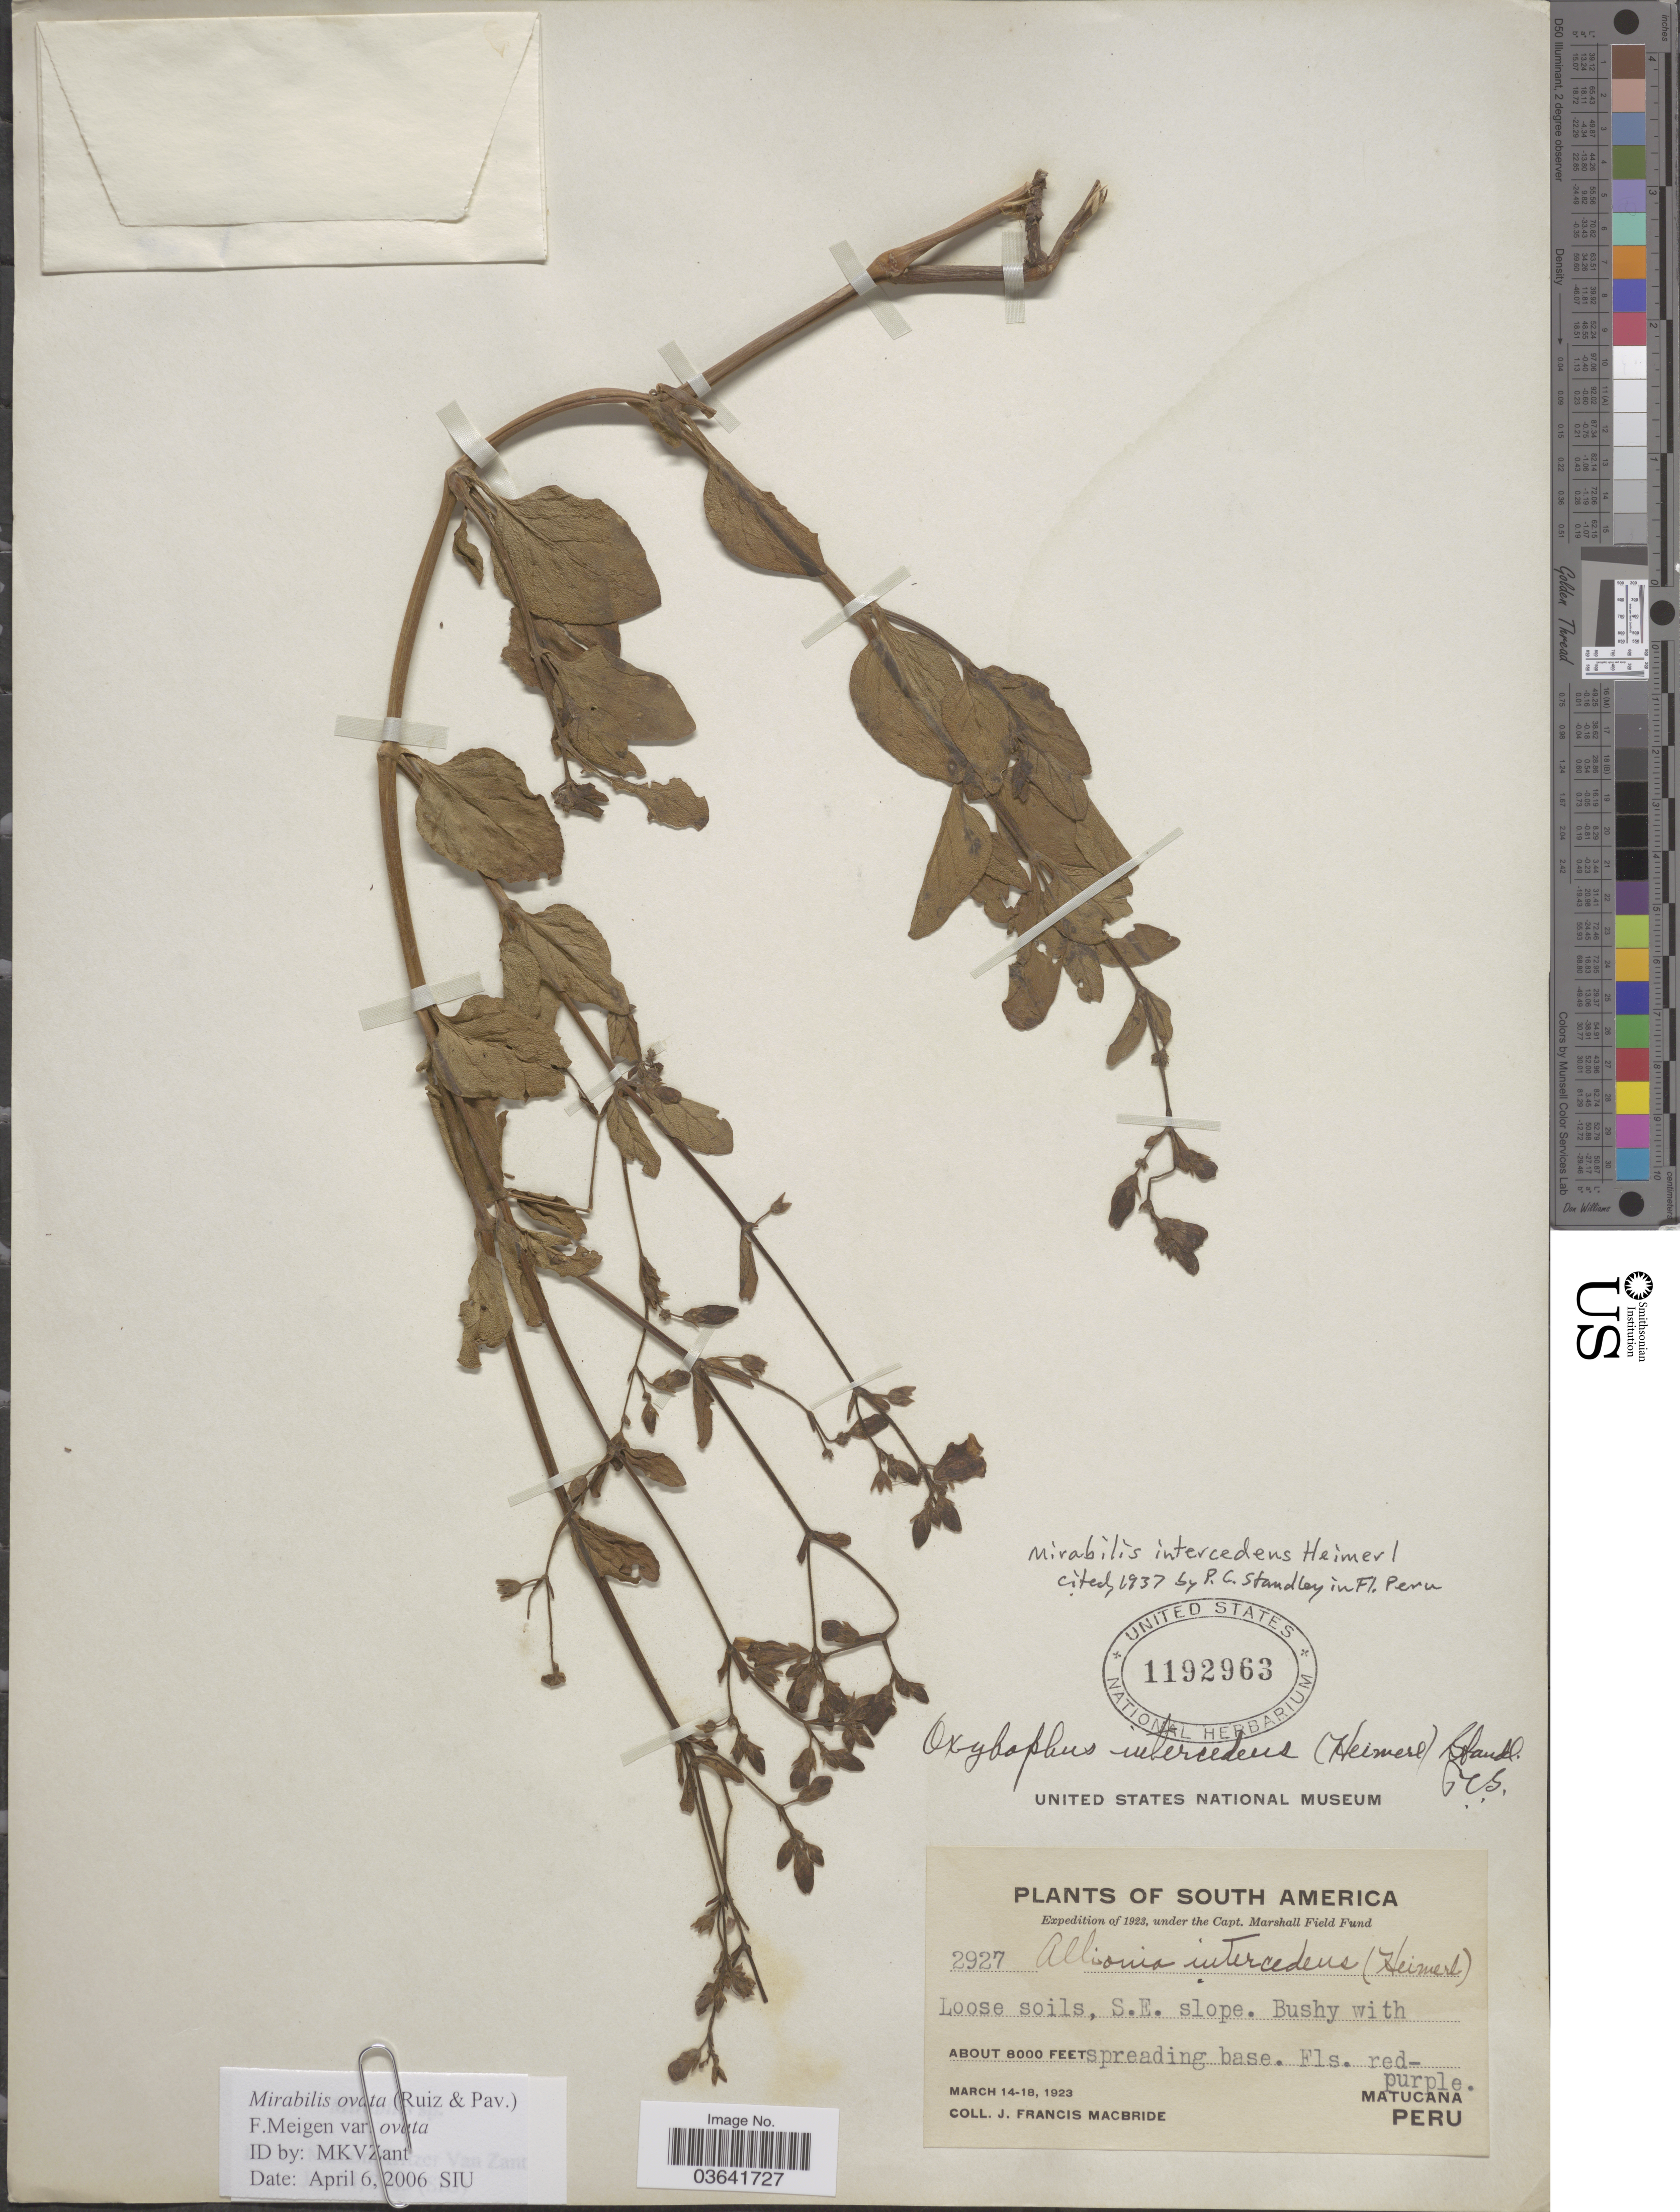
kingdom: Plantae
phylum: Tracheophyta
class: Magnoliopsida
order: Caryophyllales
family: Nyctaginaceae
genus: Mirabilis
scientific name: Mirabilis ovata var. ovata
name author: (Ruiz & Pav.) F. Meigen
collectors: J. F. Macbride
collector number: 2927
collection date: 1923-03-14/1923-03-18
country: Peru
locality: Loose soils, S.E. slope. Matucana.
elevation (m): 2438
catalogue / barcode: US 1192963